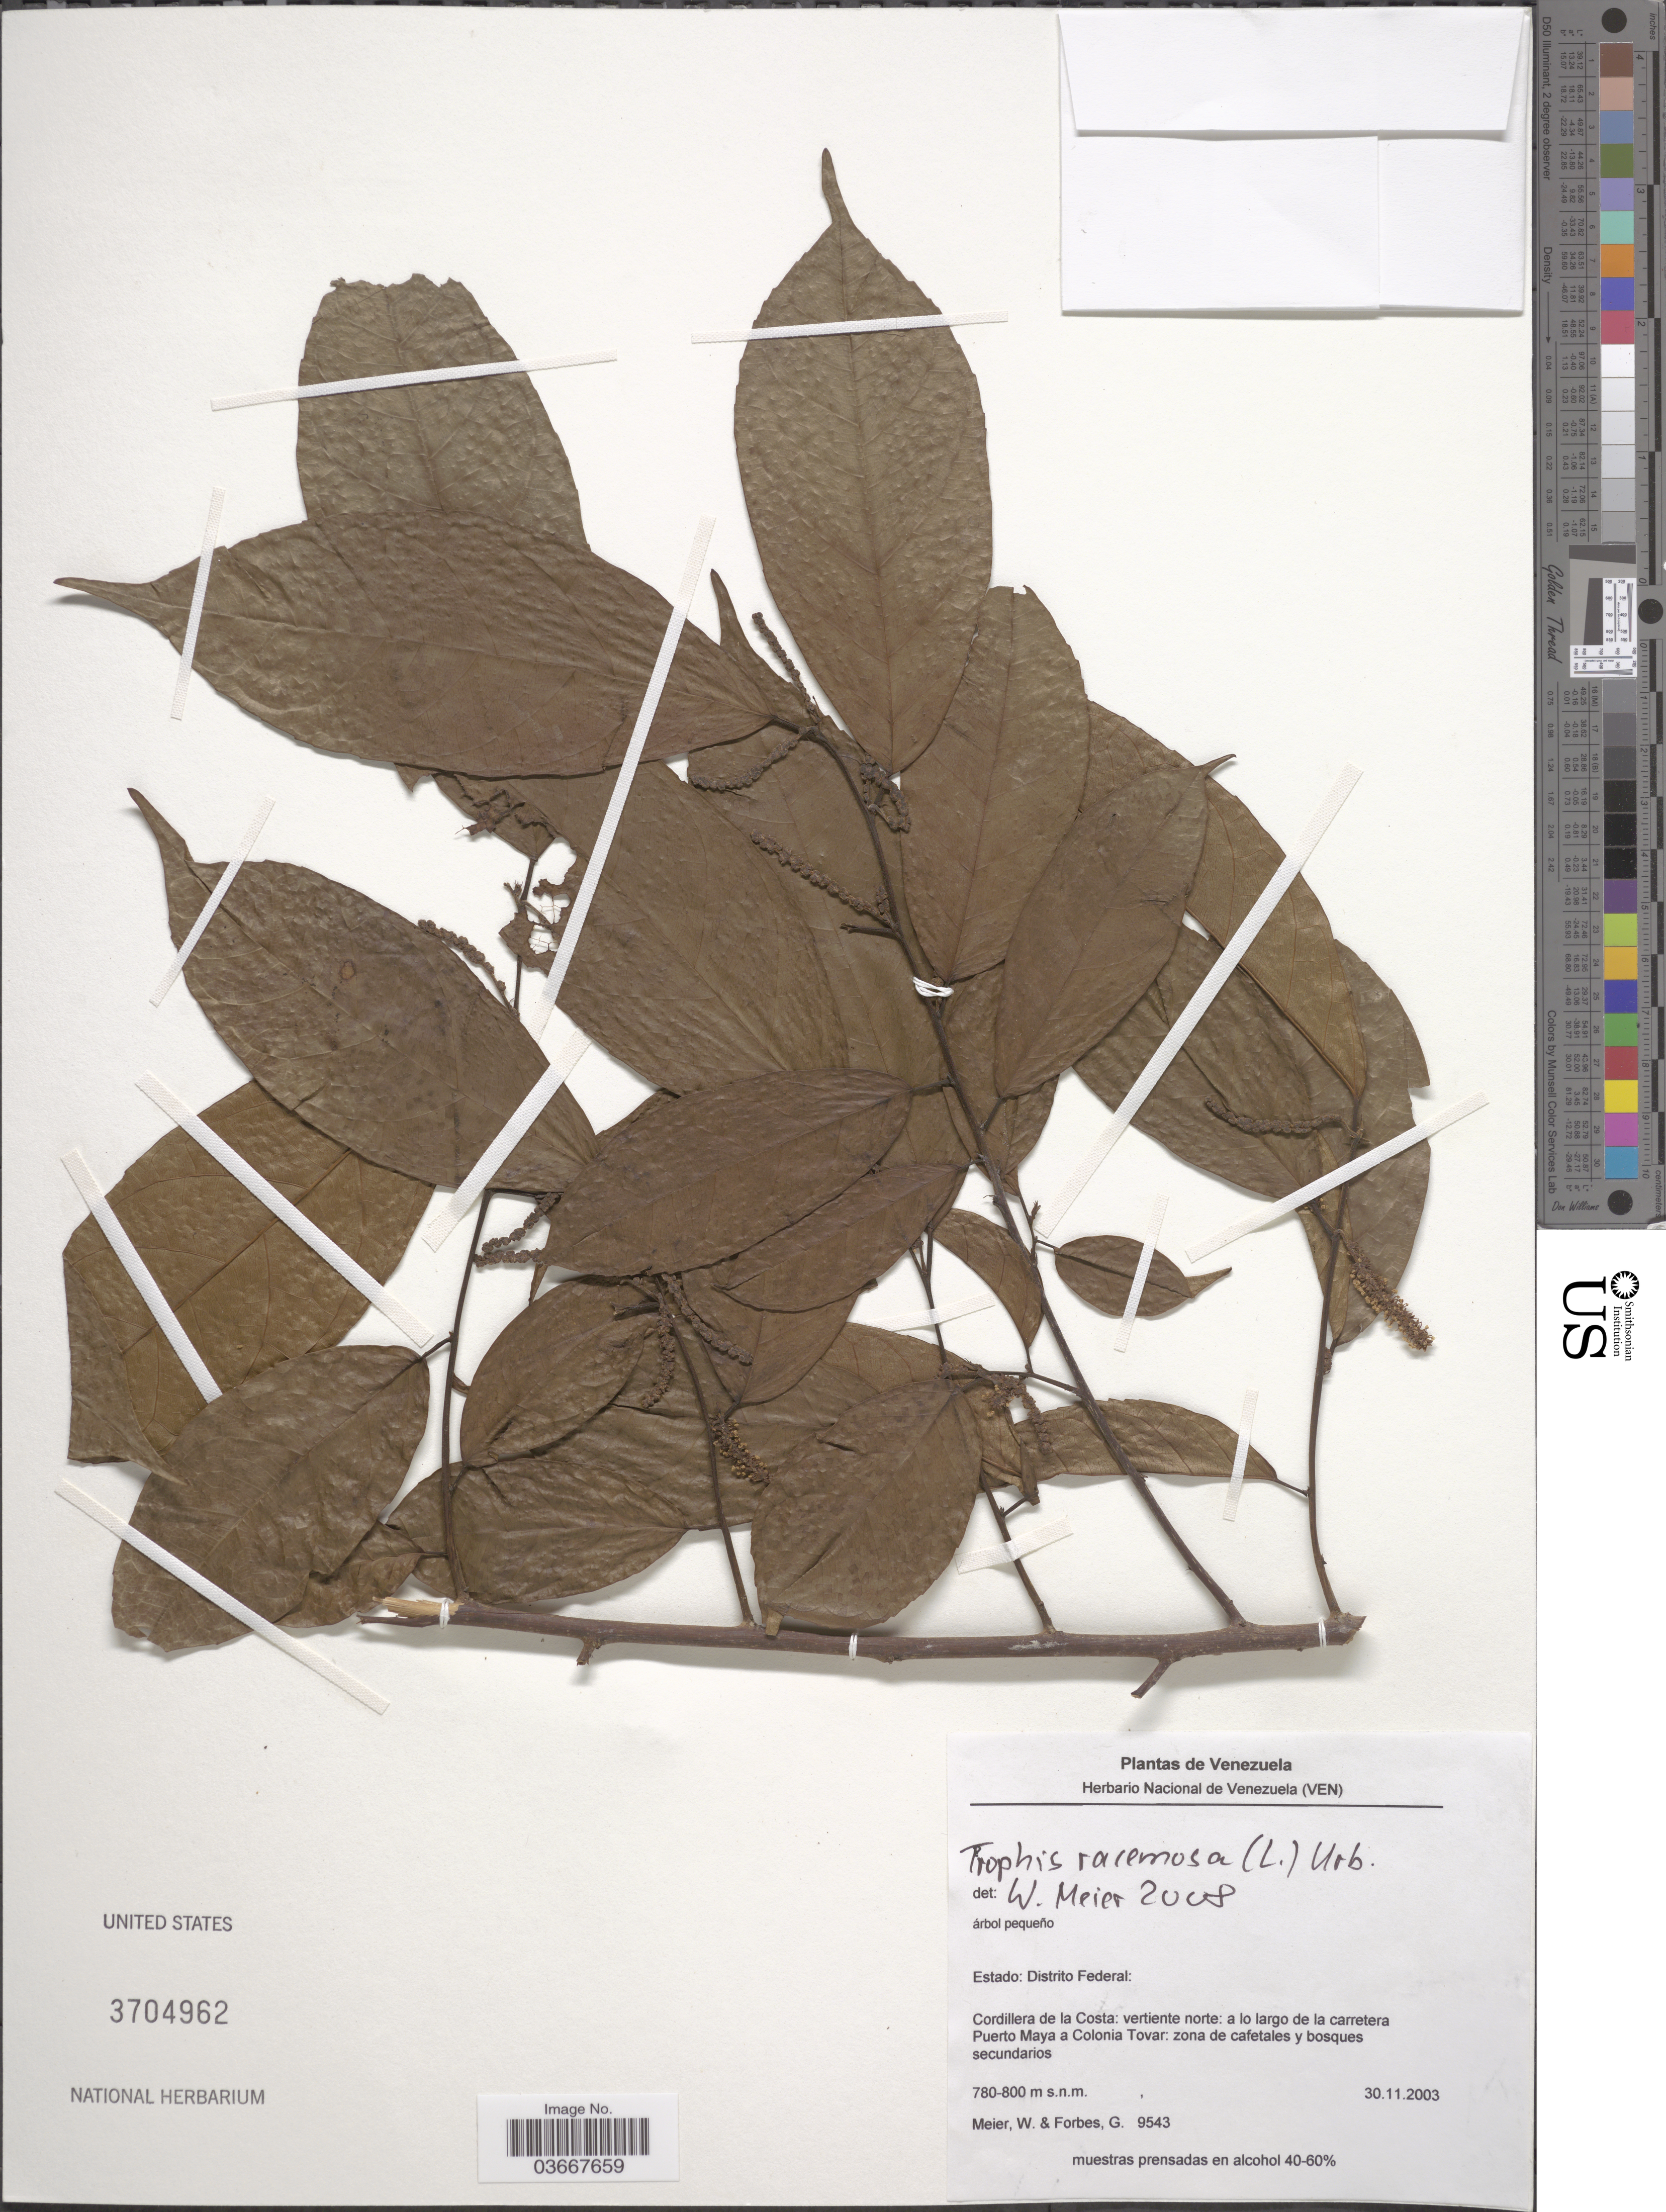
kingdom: Plantae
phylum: Tracheophyta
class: Magnoliopsida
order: Rosales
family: Moraceae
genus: Trophis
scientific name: Trophis racemosa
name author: (L.) Urb.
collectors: W. Meier & G. Forbes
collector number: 9543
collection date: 2003-11-30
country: Venezuela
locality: Estado: Distrito Federal: Cordillera de la Costa: vertiente norte: a lo largo de la carretera Puerto Maya a Colonia Tovar: zona de cafetales y bosques secundarios.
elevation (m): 780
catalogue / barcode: US 3704962